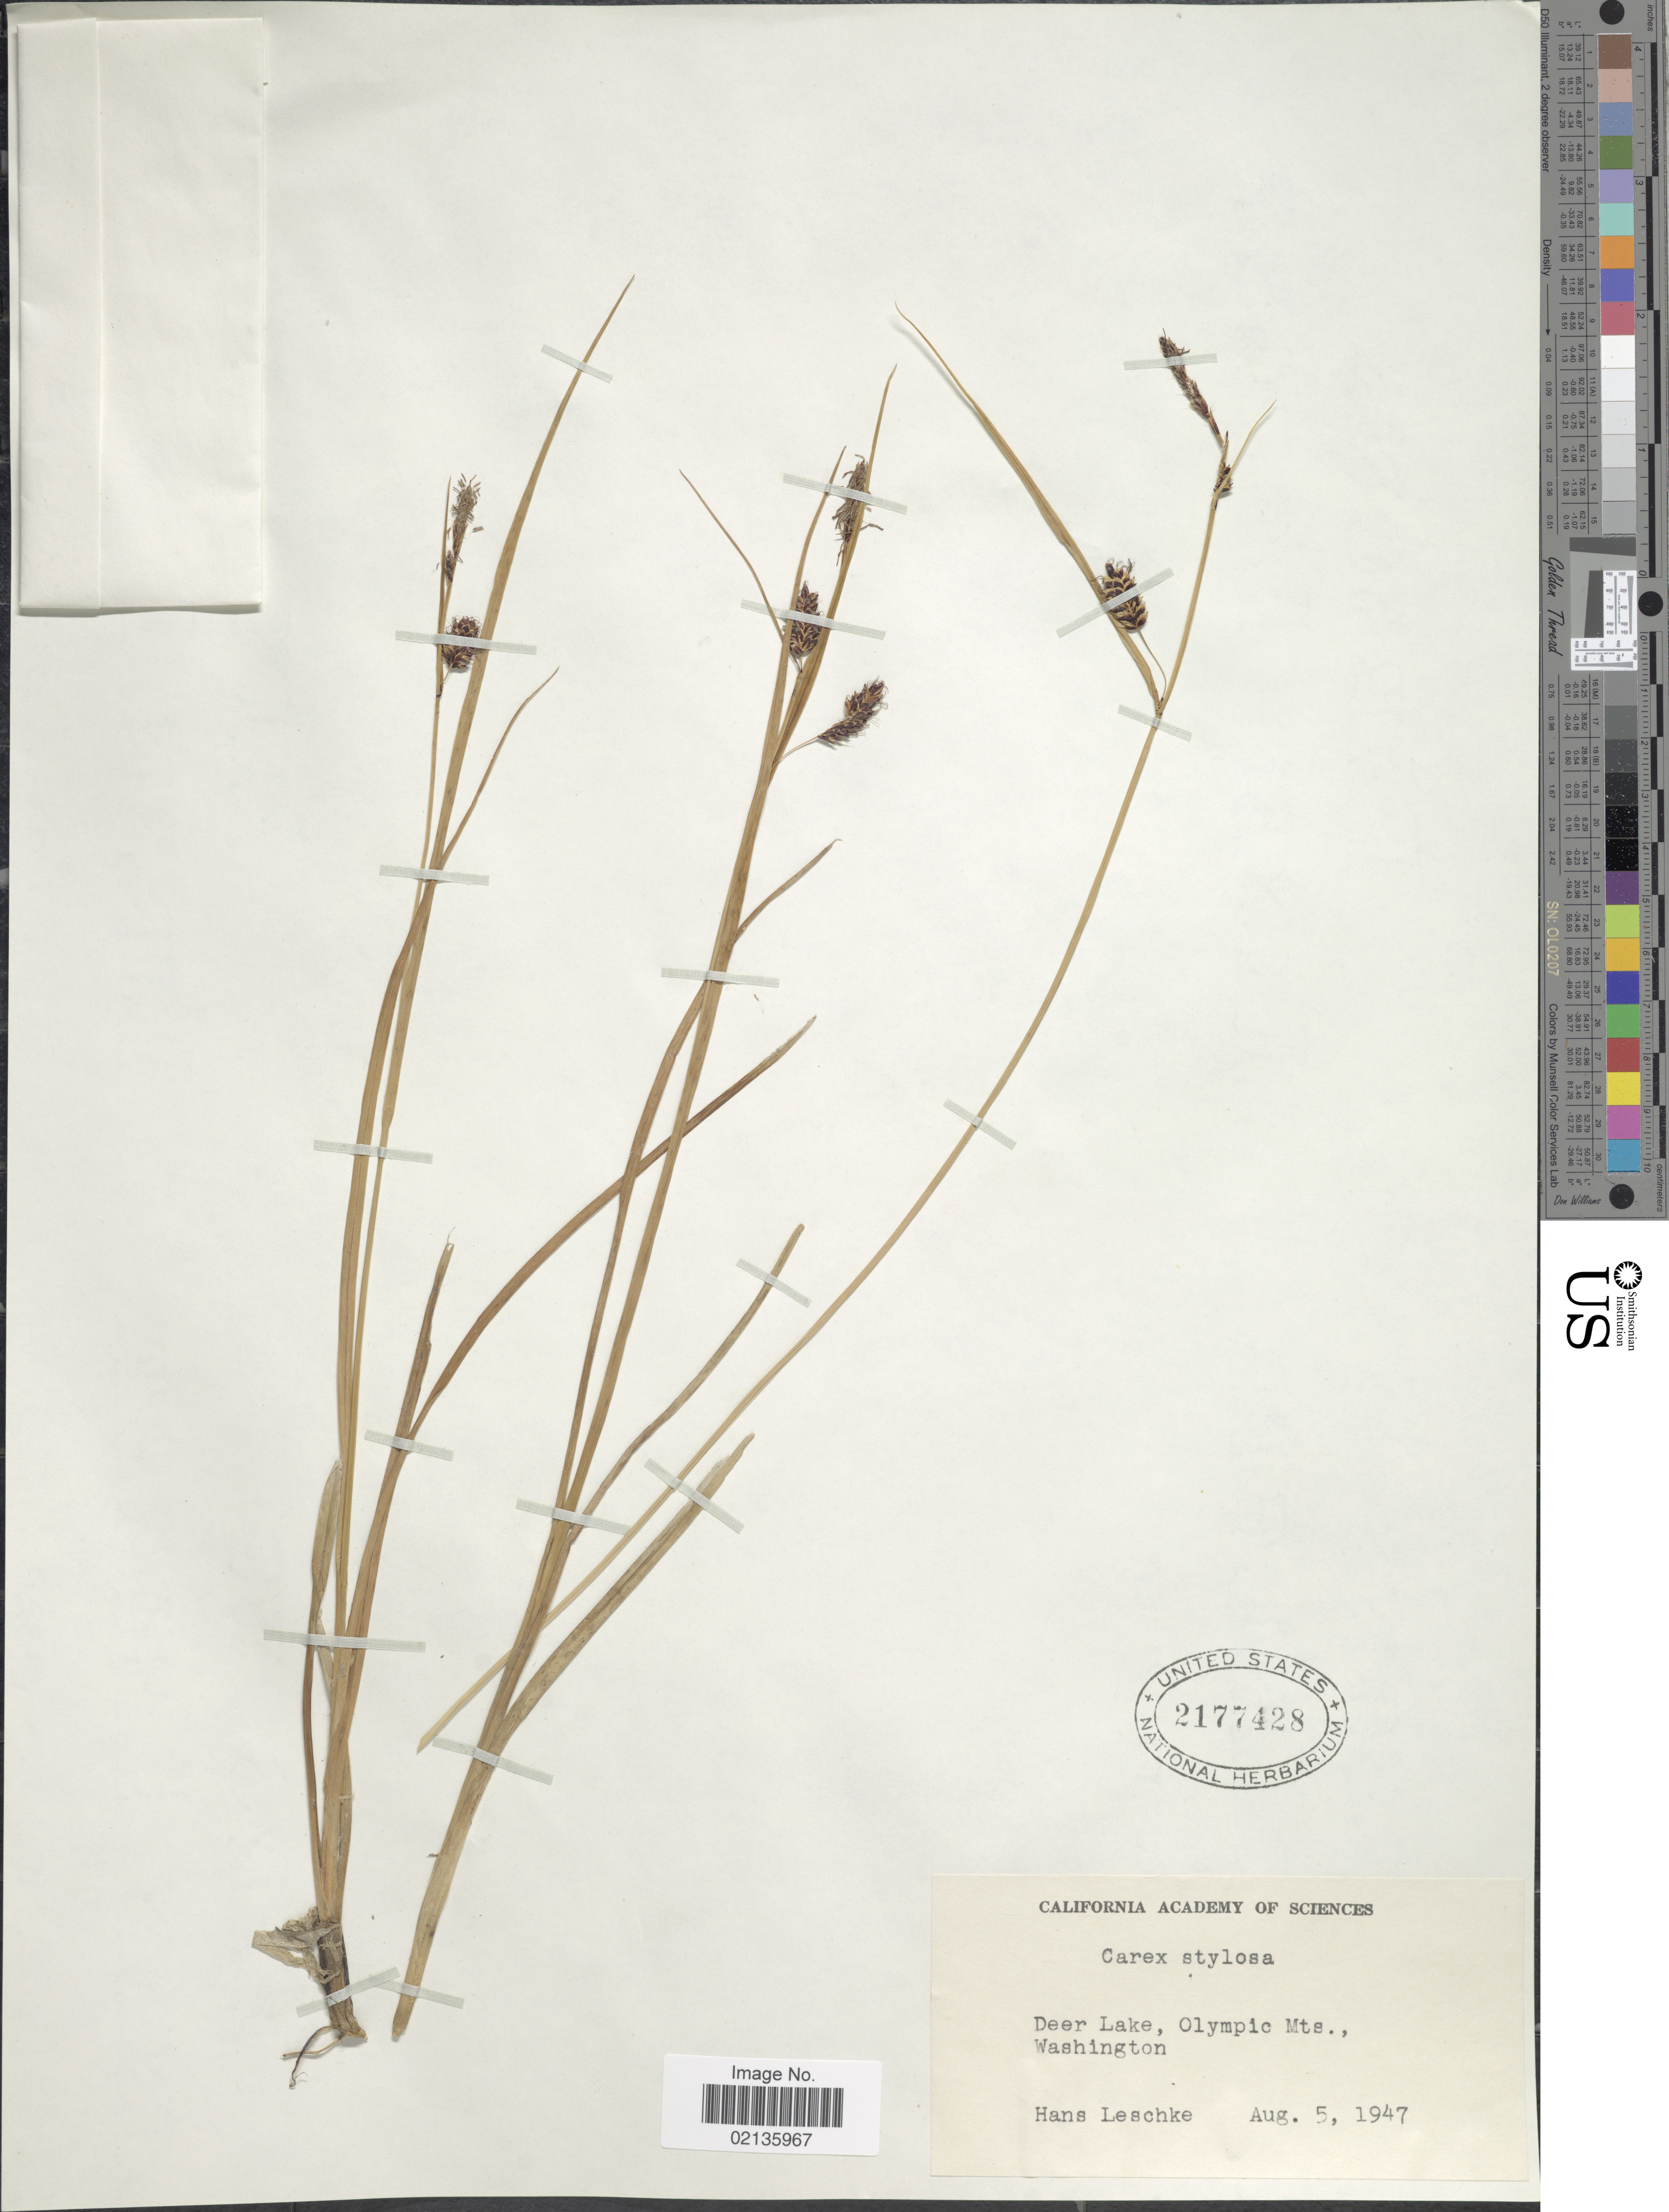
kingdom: Plantae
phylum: Tracheophyta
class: Liliopsida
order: Poales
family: Cyperaceae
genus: Carex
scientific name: Carex stylosa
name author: C.A. Mey.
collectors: H. Leschke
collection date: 1947-08-05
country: United States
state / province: Washington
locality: Deer Lake, Olympic Mts., Washington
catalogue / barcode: US 2177428